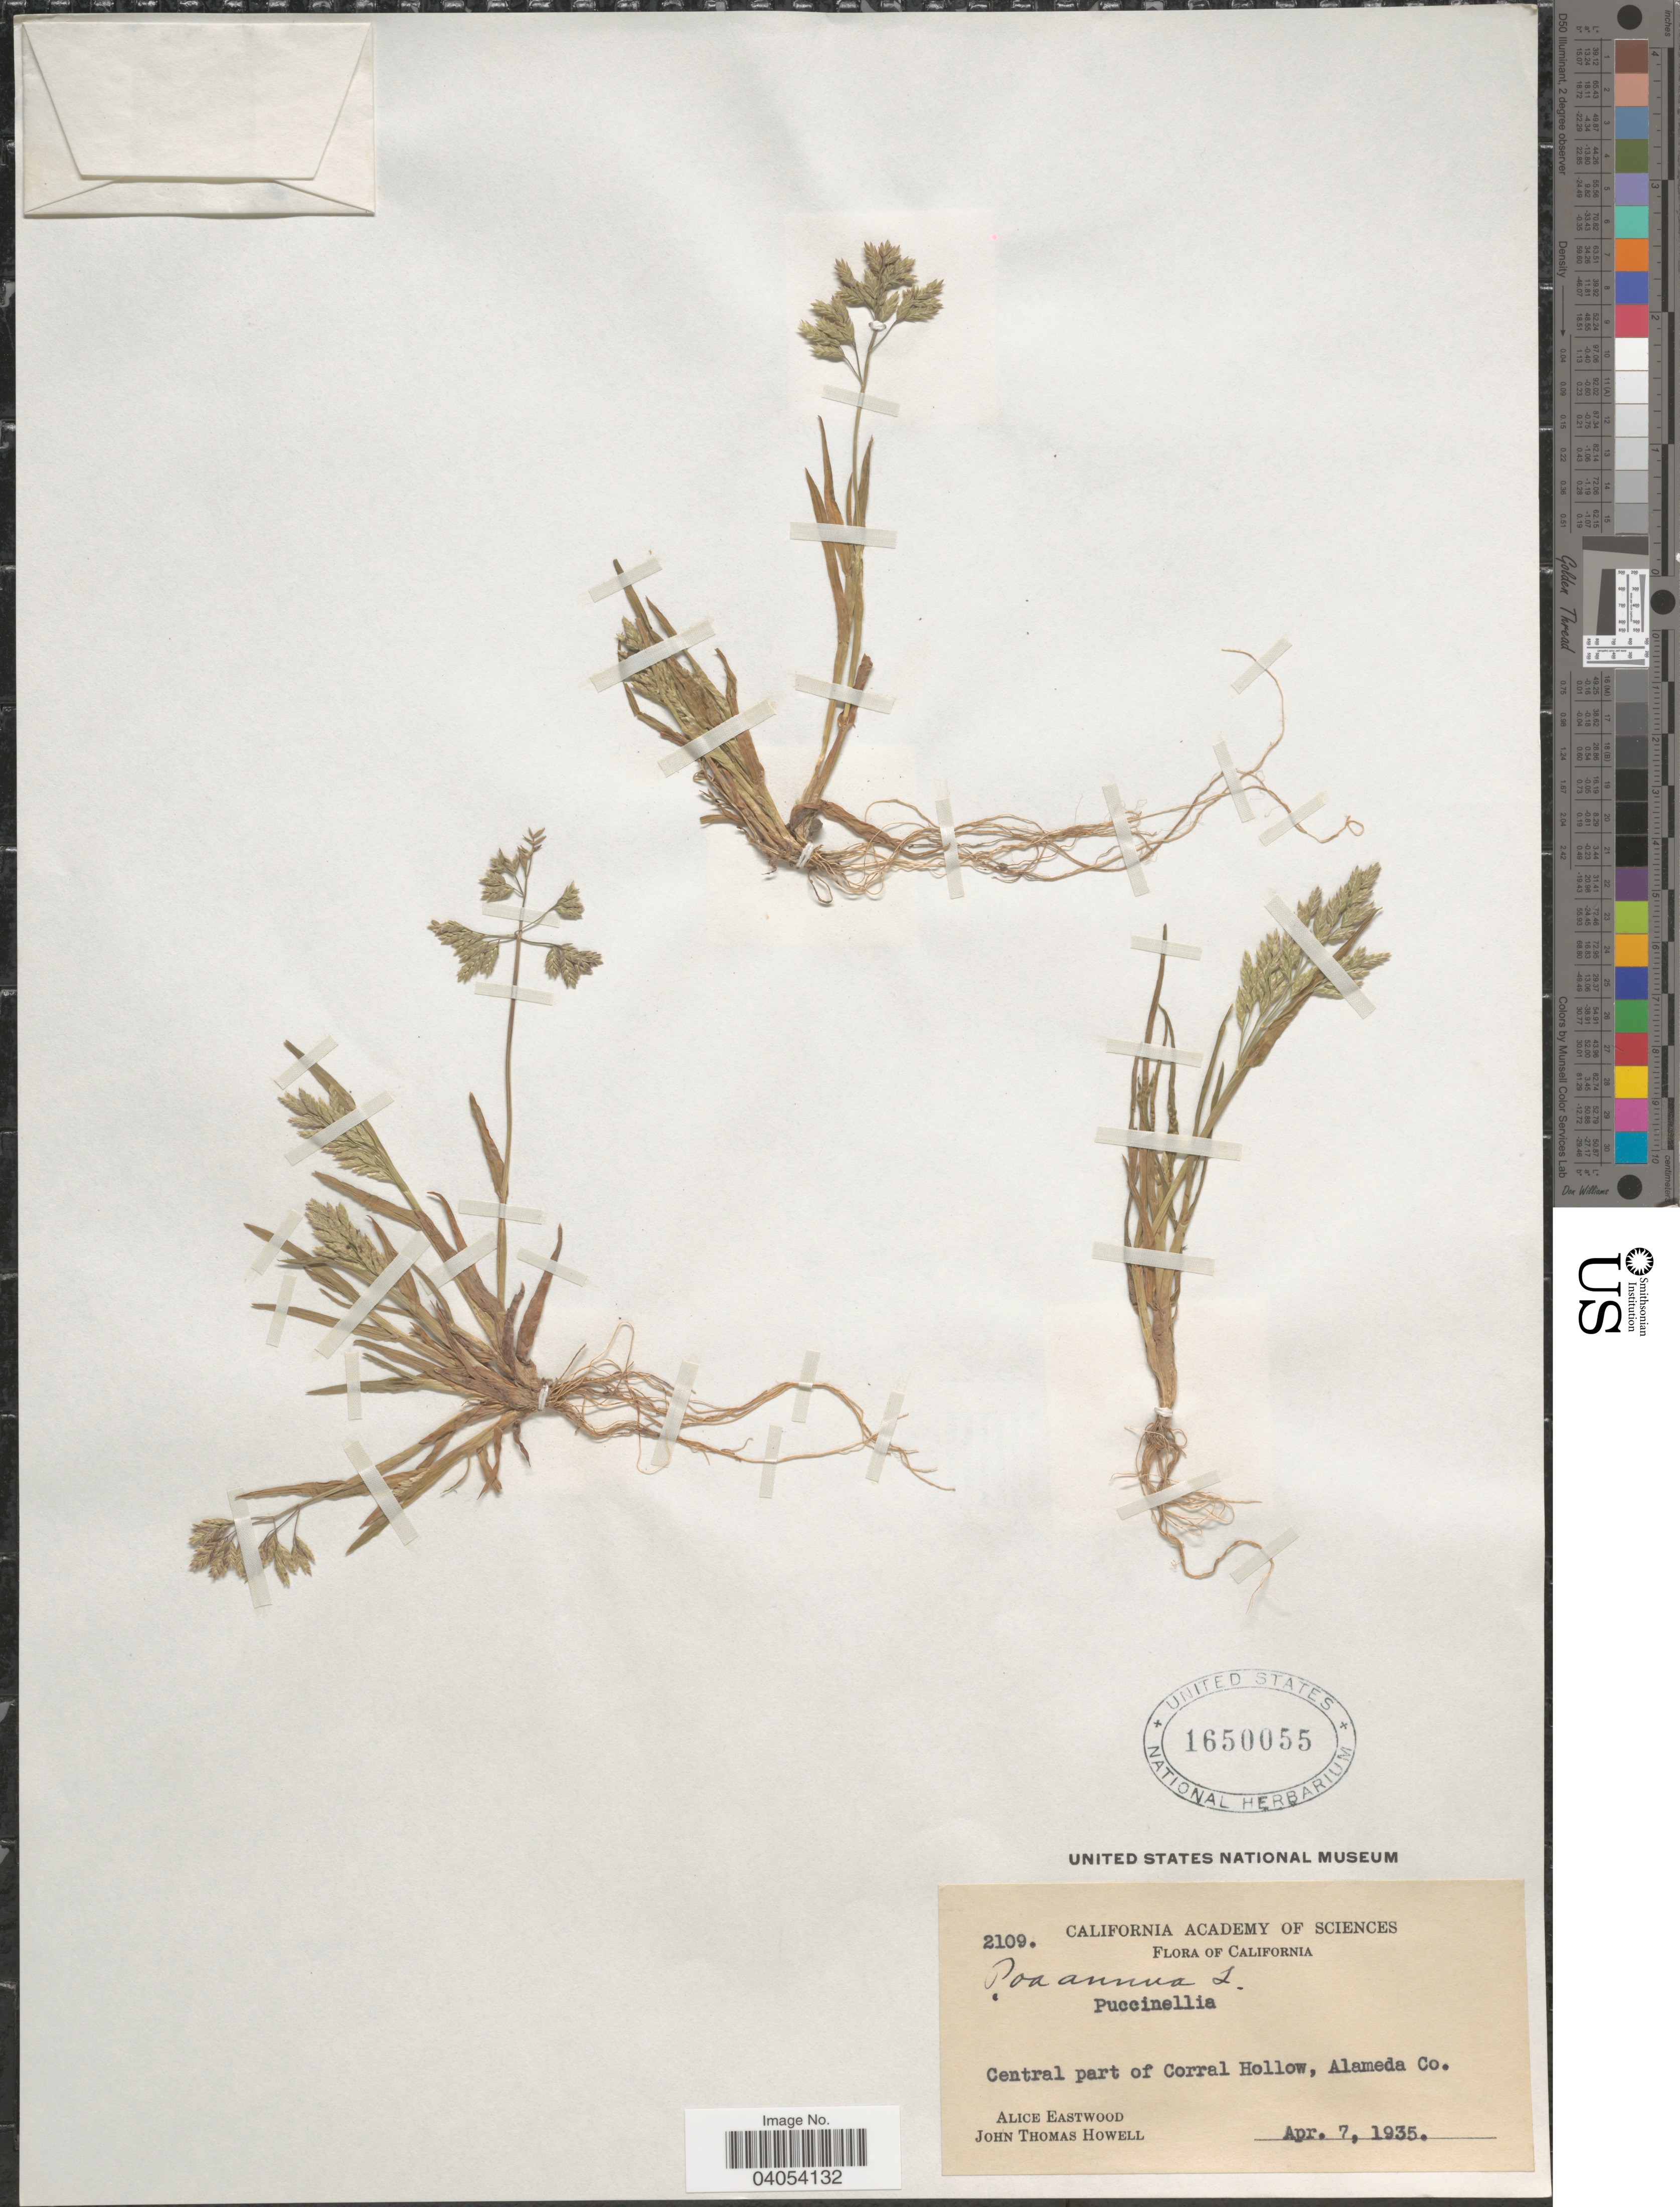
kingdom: Plantae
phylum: Tracheophyta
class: Liliopsida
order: Poales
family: Poaceae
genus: Poa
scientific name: Poa annua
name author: L.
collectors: A. Eastwood & J. T. Howell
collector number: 2109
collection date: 1935-04-07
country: United States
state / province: California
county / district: Alameda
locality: Central part of Corral Hollow, Alameda Co.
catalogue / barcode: US 1650055